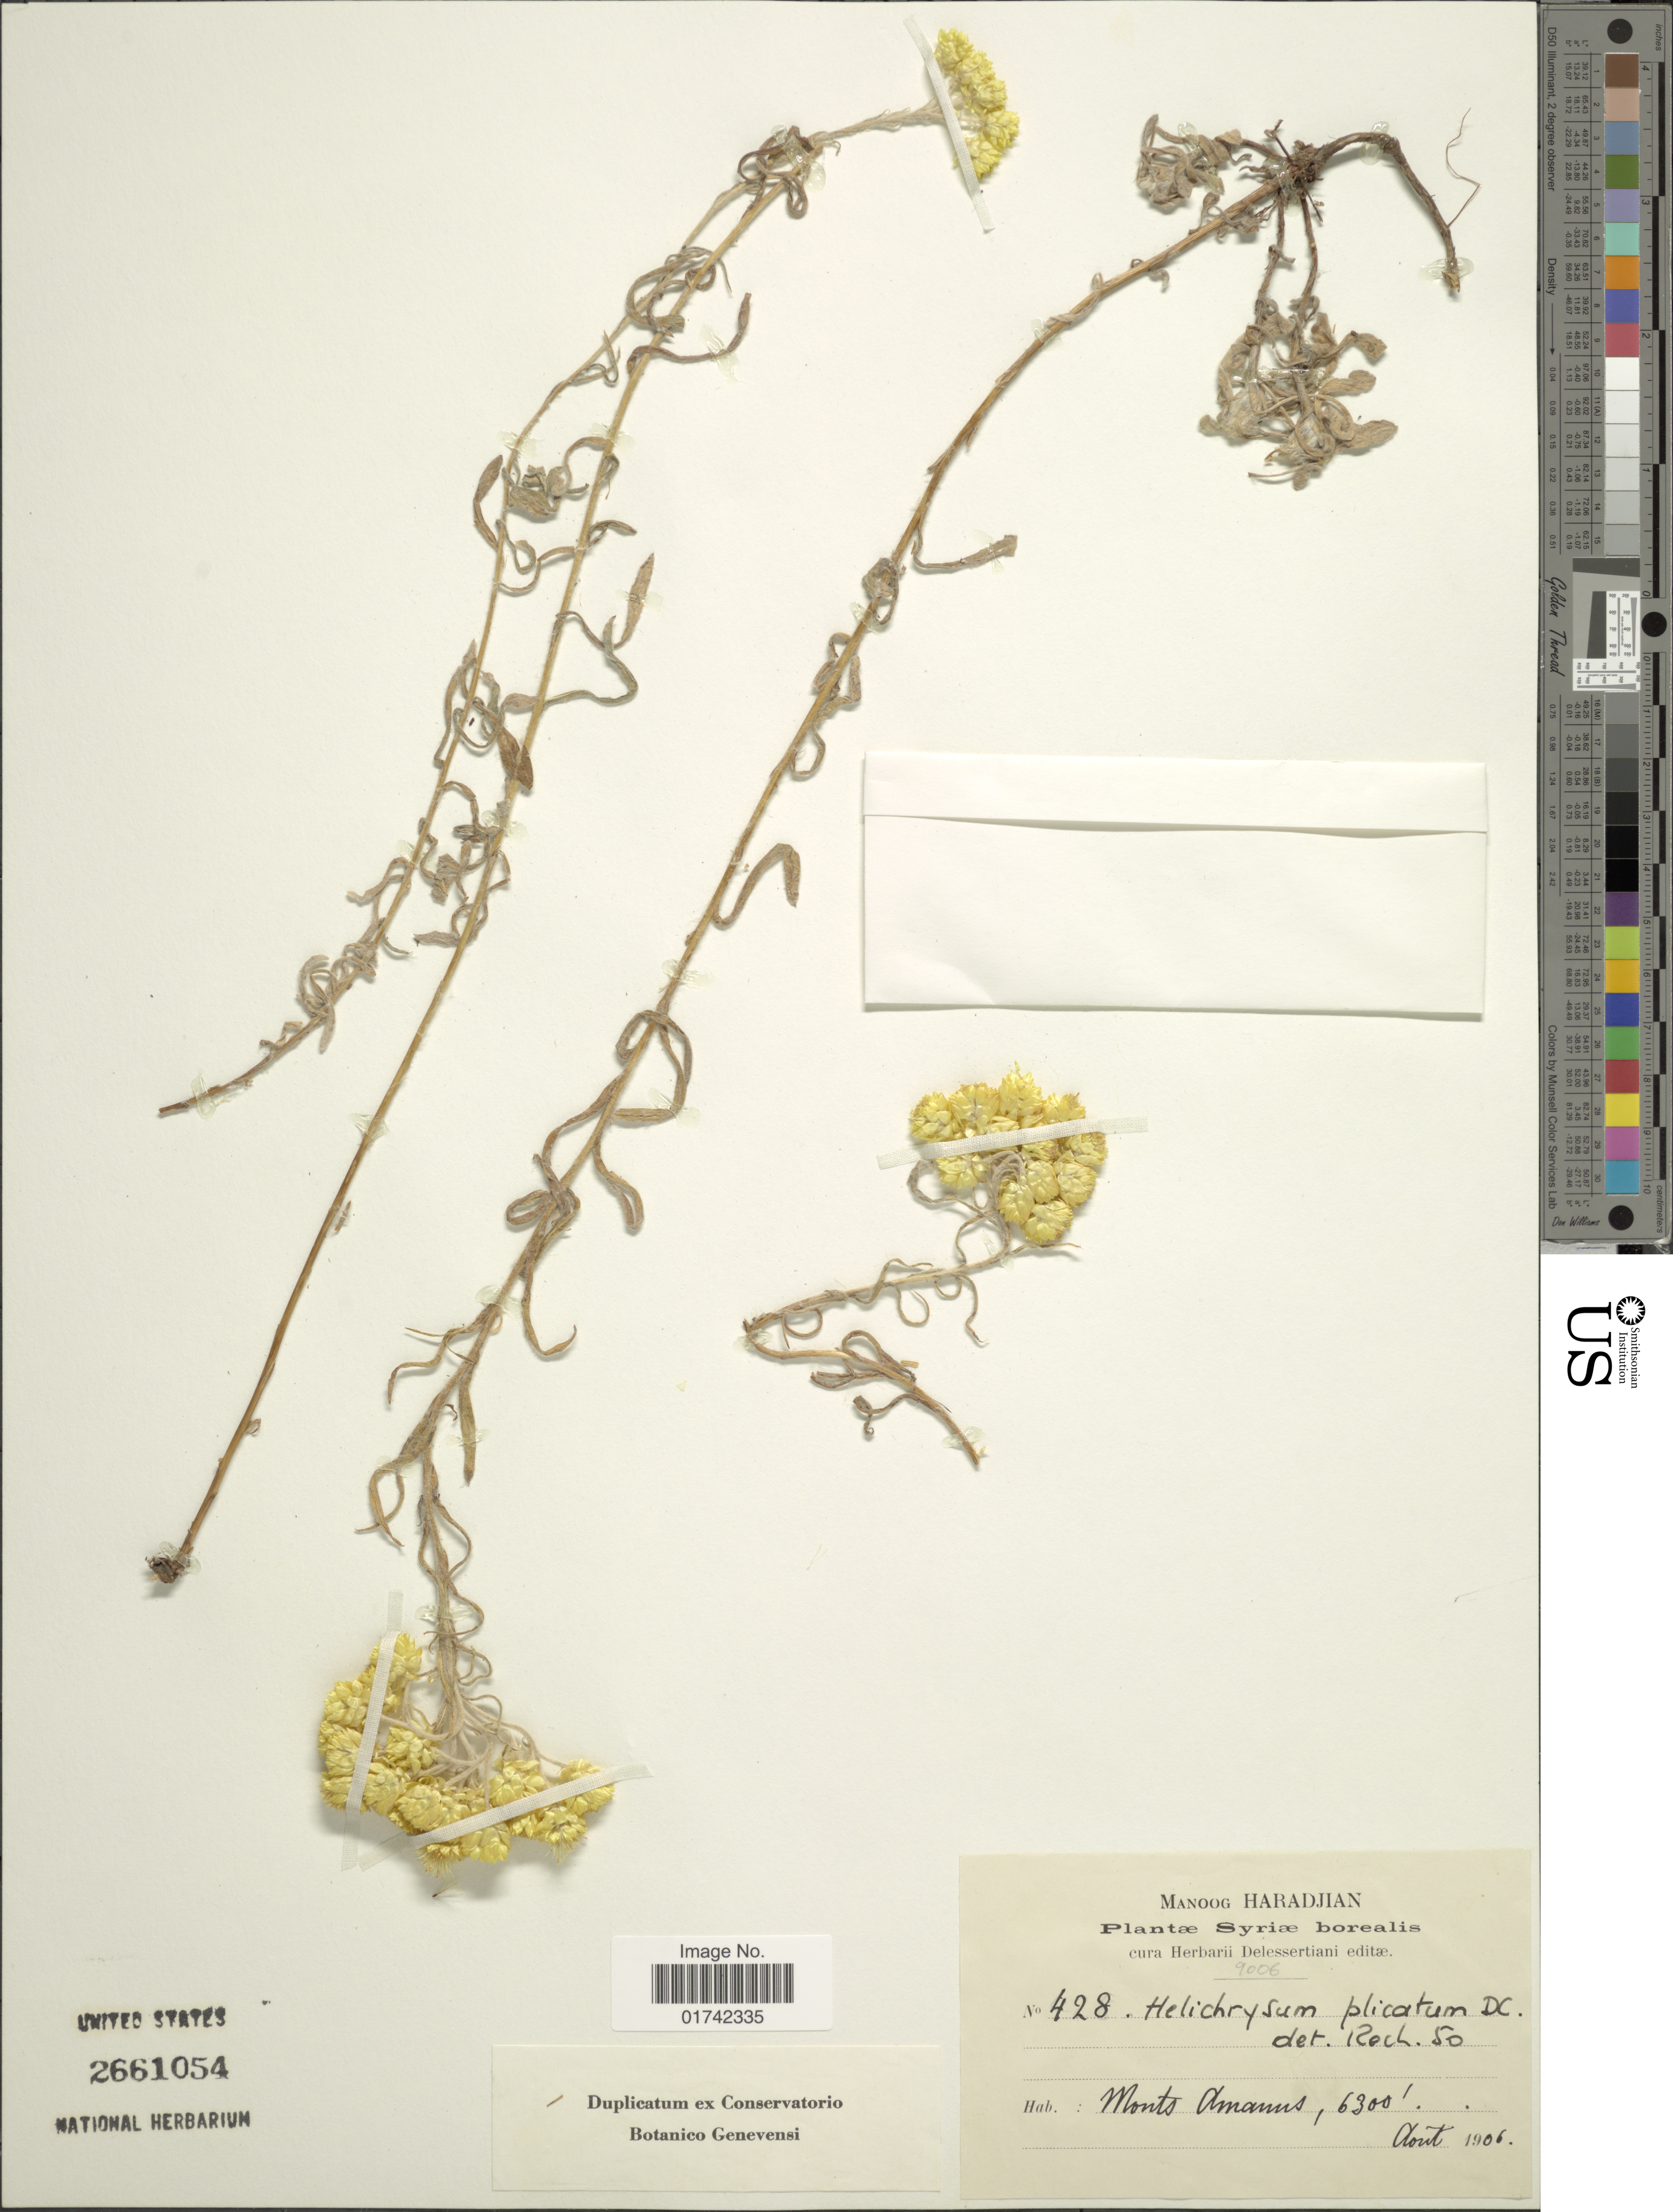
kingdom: Plantae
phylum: Tracheophyta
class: Magnoliopsida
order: Asterales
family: Asteraceae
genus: Helichrysum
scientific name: Helichrysum plicatum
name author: DC.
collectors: M. Haradjian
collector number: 428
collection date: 1906-08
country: Syria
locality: Monts Amanus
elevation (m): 1920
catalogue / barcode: US 2661054